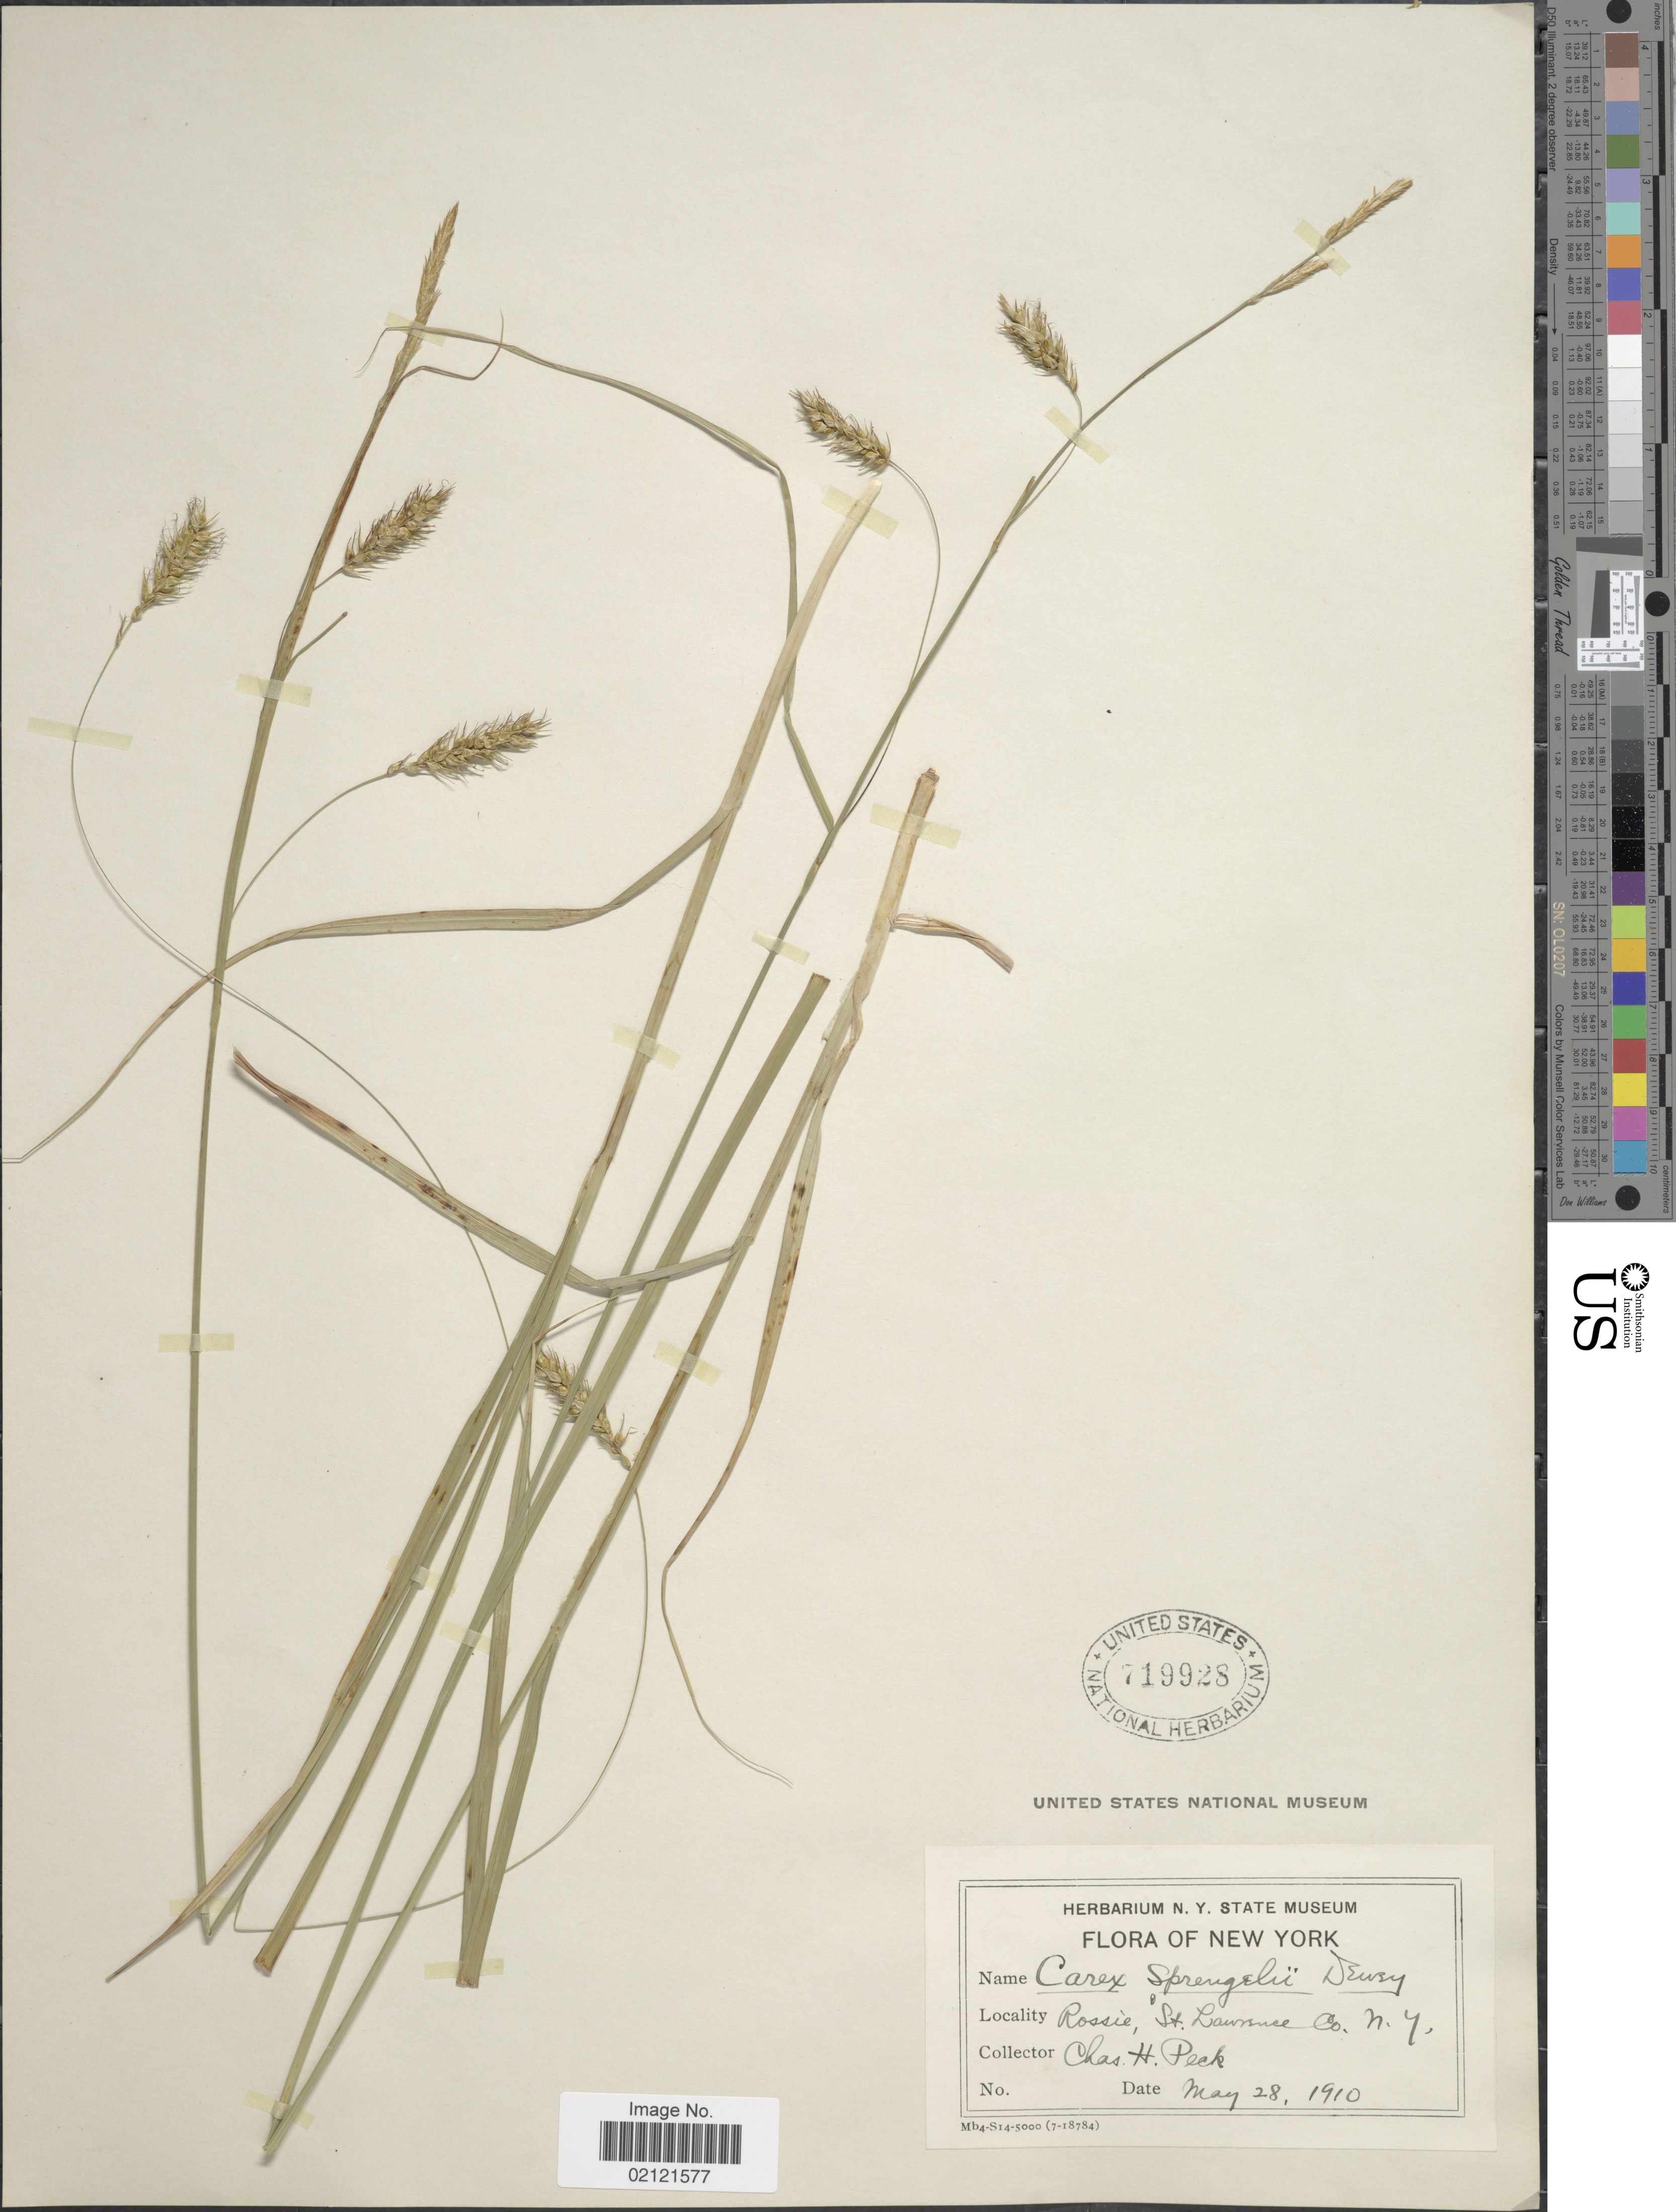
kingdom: Plantae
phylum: Tracheophyta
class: Liliopsida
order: Poales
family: Cyperaceae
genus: Carex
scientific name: Carex sprengelii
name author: Dewey ex Spreng.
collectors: C. H. Peck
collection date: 1910-05-28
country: United States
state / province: New York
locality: Rossie, St. Lawrence Co., N.Y.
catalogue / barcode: US 719928